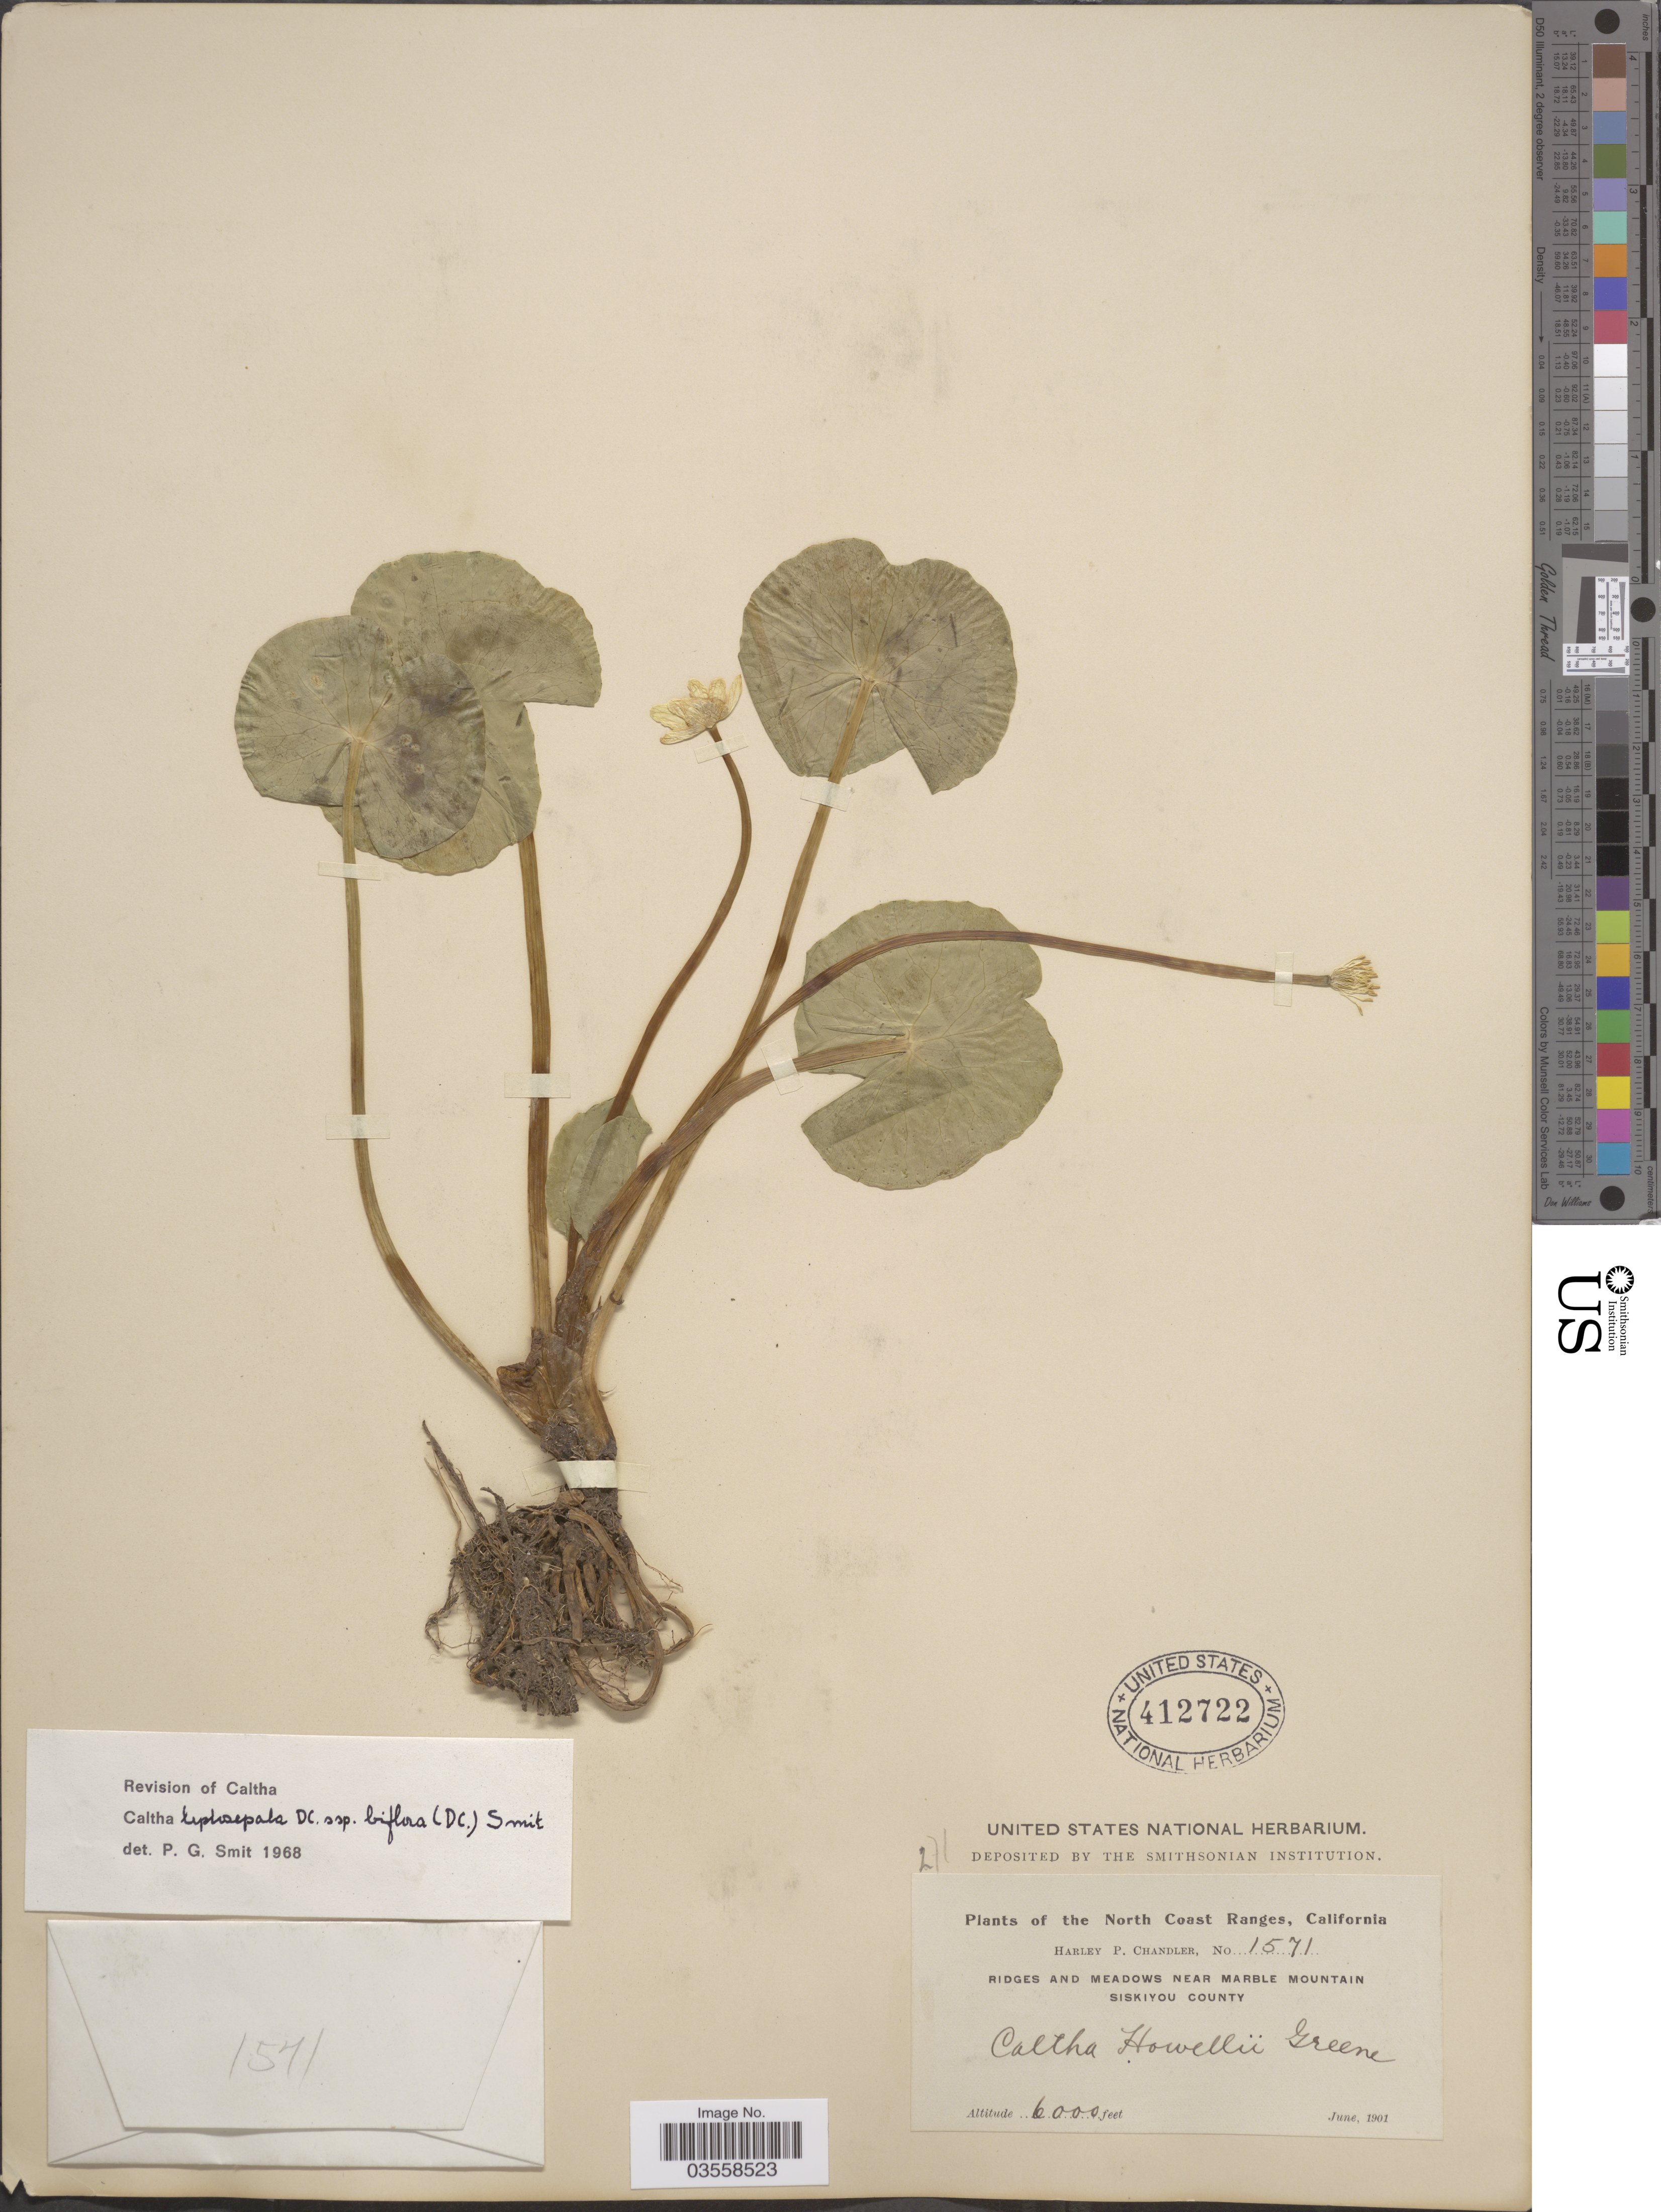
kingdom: Plantae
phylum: Tracheophyta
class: Magnoliopsida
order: Ranunculales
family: Ranunculaceae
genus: Caltha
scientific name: Caltha leptosepala subsp. biflora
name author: DC.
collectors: H. Chandler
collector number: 1571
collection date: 1901-06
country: United States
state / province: California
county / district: Siskiyou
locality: North Coast Ranges. Ridges and meadows near Marble Mountain. Siskiyou County.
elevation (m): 1829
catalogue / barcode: US 412722